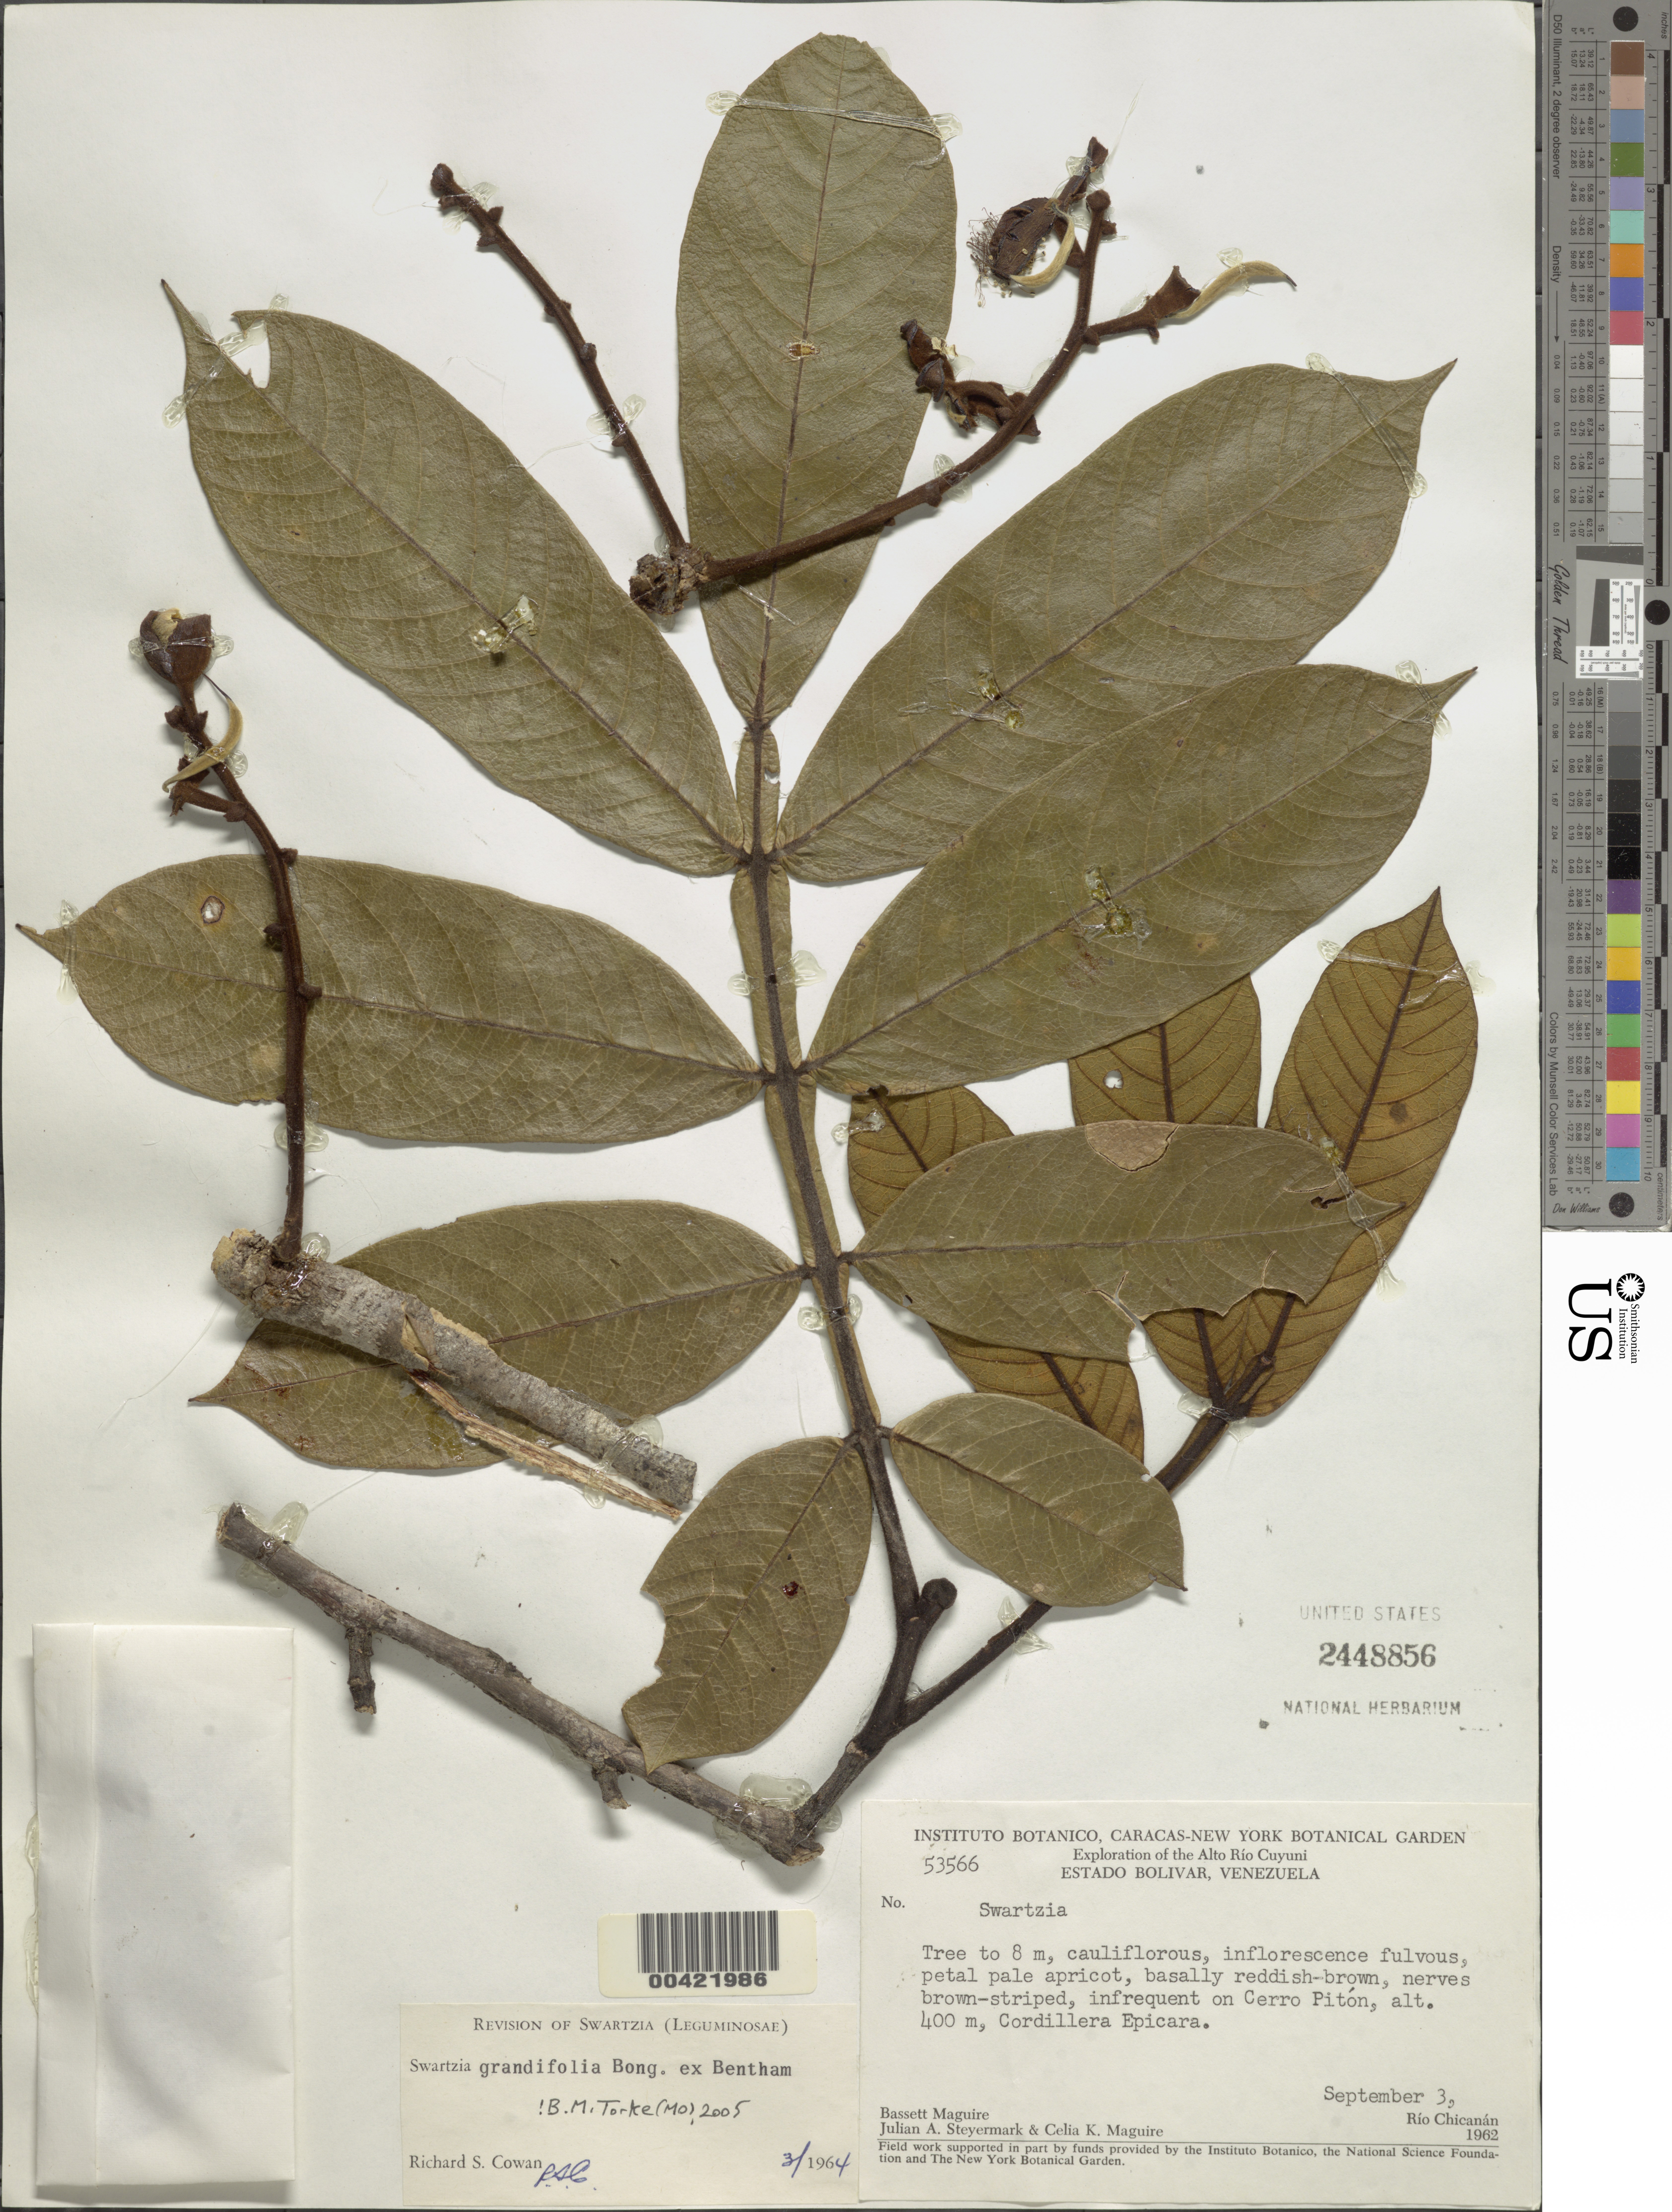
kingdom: Plantae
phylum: Tracheophyta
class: Magnoliopsida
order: Fabales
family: Fabaceae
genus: Swartzia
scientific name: Swartzia grandifolia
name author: Bong. ex Benth.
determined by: Cowan, R. S.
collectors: B. Maguire, J. Steyermark & C. K. Maguire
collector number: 53566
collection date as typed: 03 Sep 1962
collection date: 1962-09-03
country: Venezuela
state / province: Bolivar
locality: Cerro piton; cordillera epicara; alto rio cuyuni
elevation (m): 400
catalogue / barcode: US 2448856